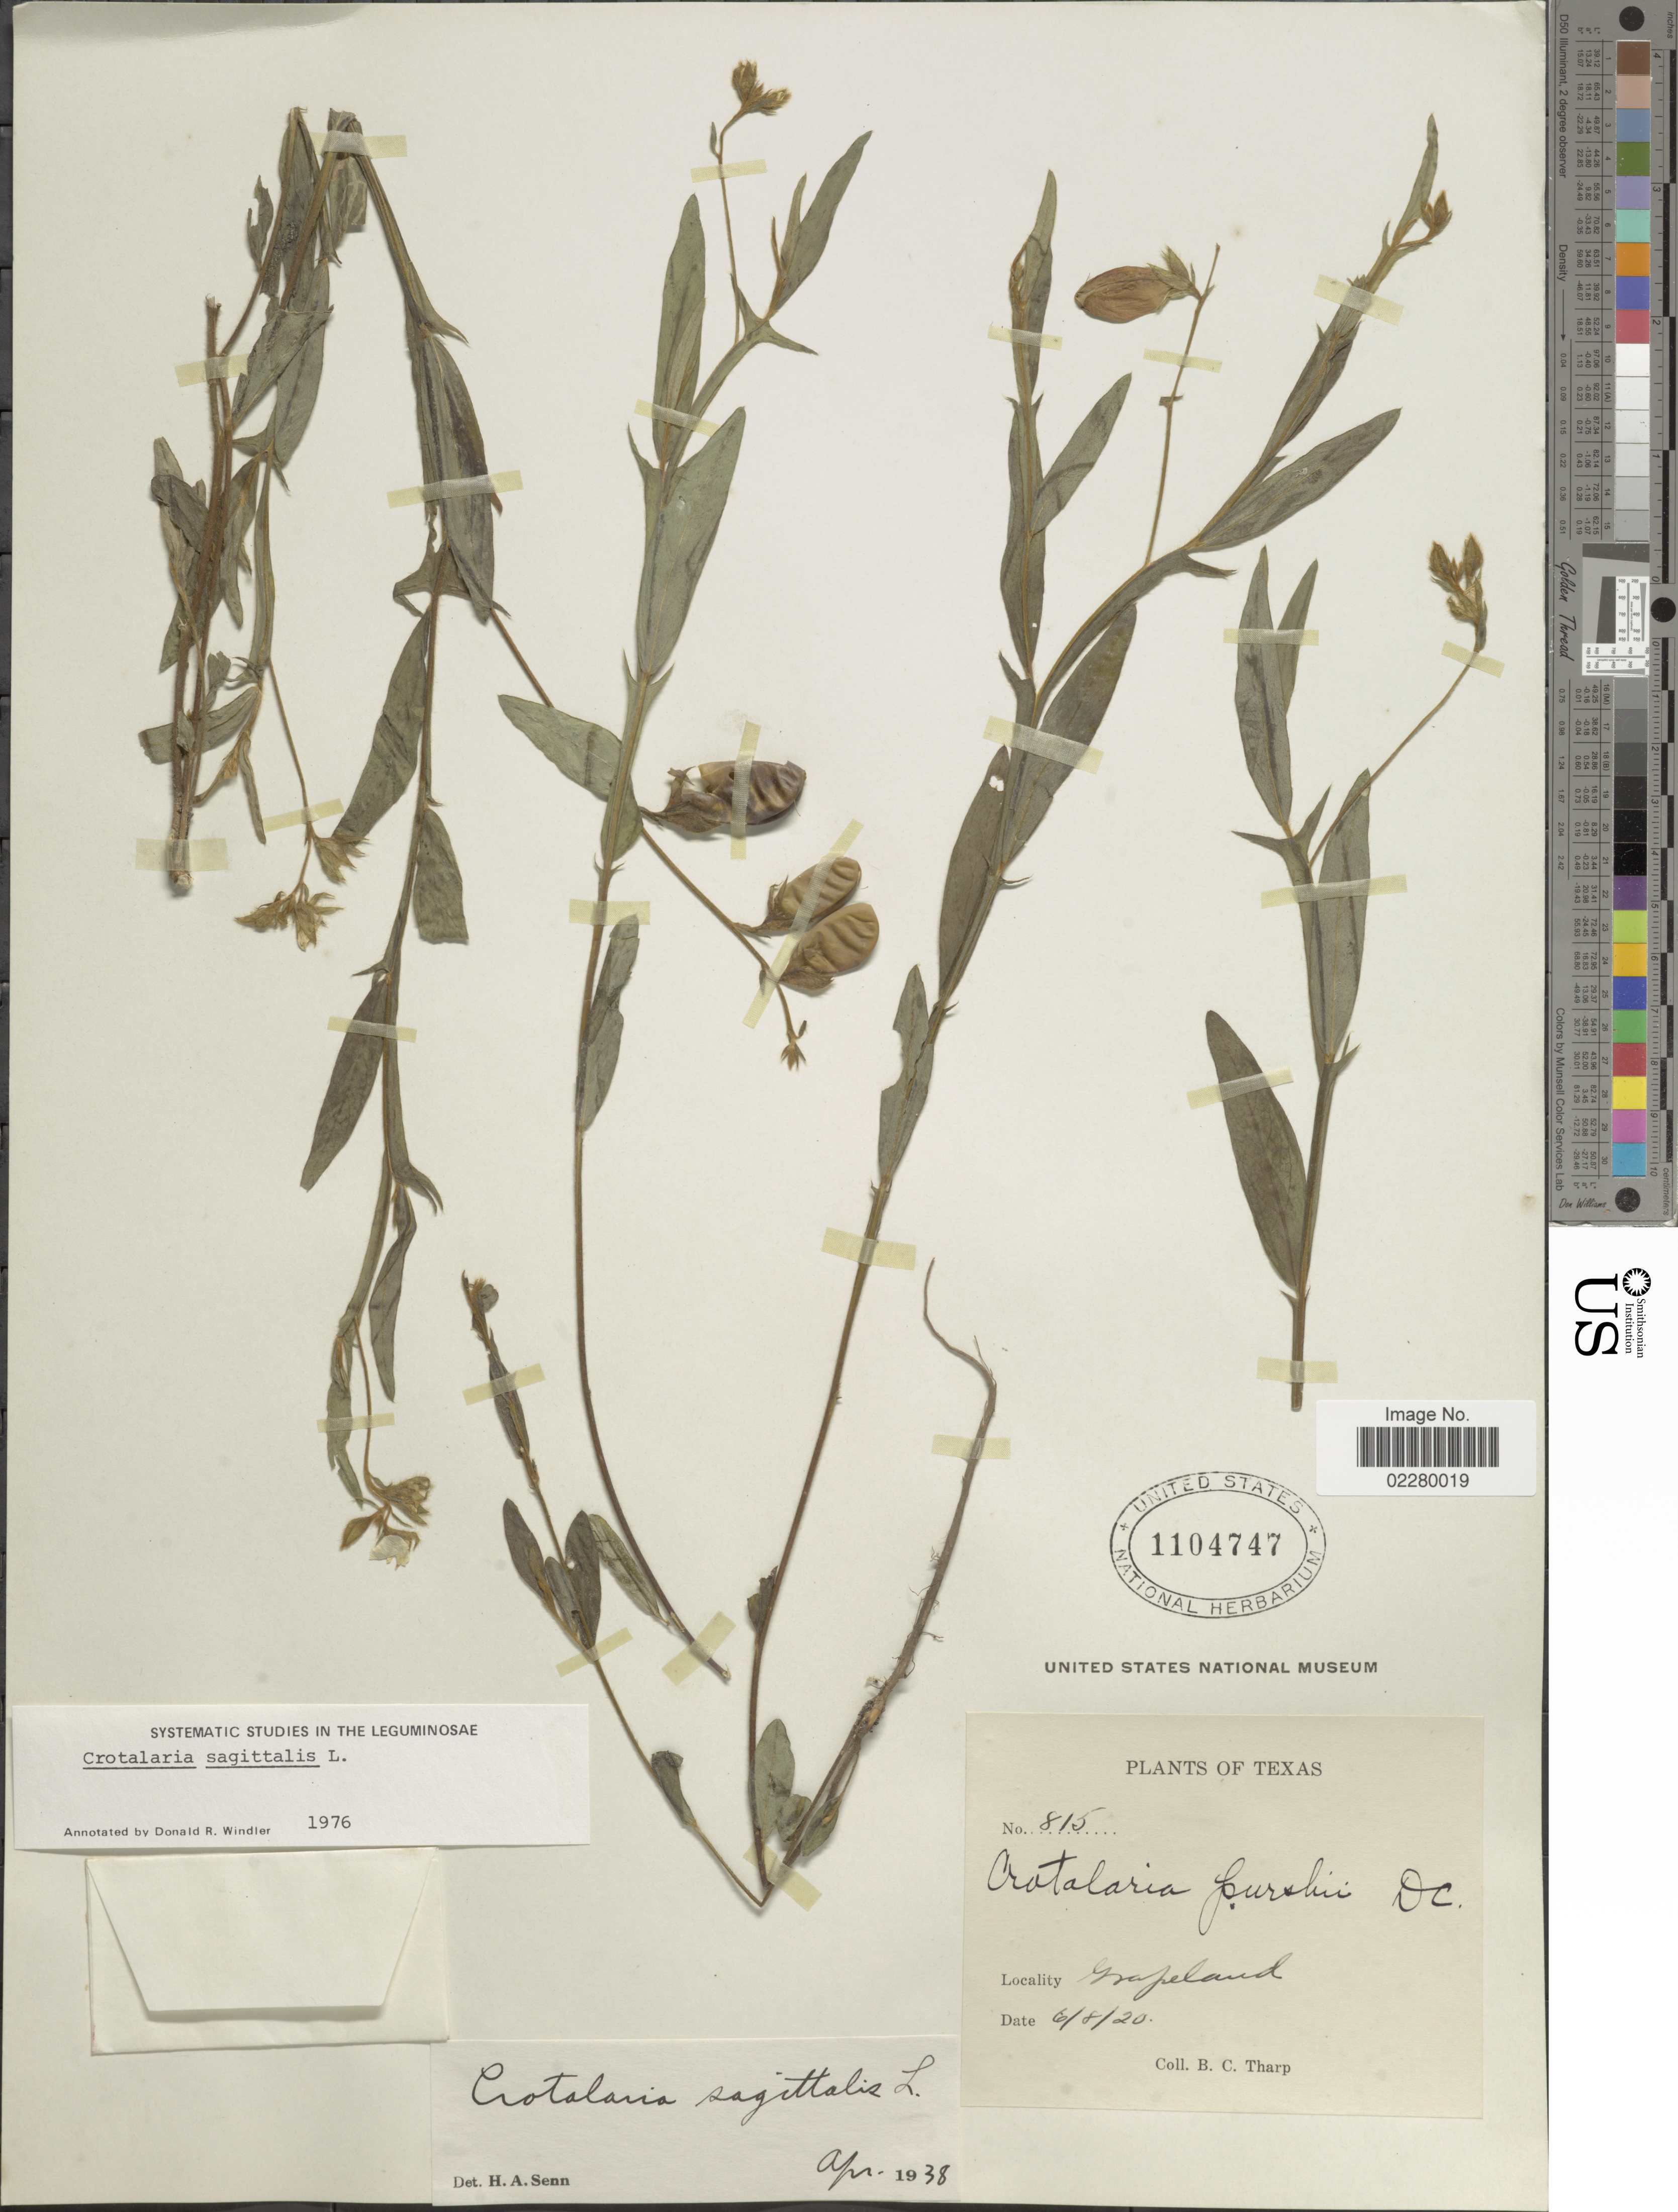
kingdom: Plantae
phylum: Tracheophyta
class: Magnoliopsida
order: Fabales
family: Fabaceae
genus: Crotalaria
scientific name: Crotalaria sagittalis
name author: L.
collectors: B. C. Tharp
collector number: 815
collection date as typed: Transcribed d/m/y: 8/6/20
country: United States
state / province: Texas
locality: Grapeland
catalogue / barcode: US 1104747